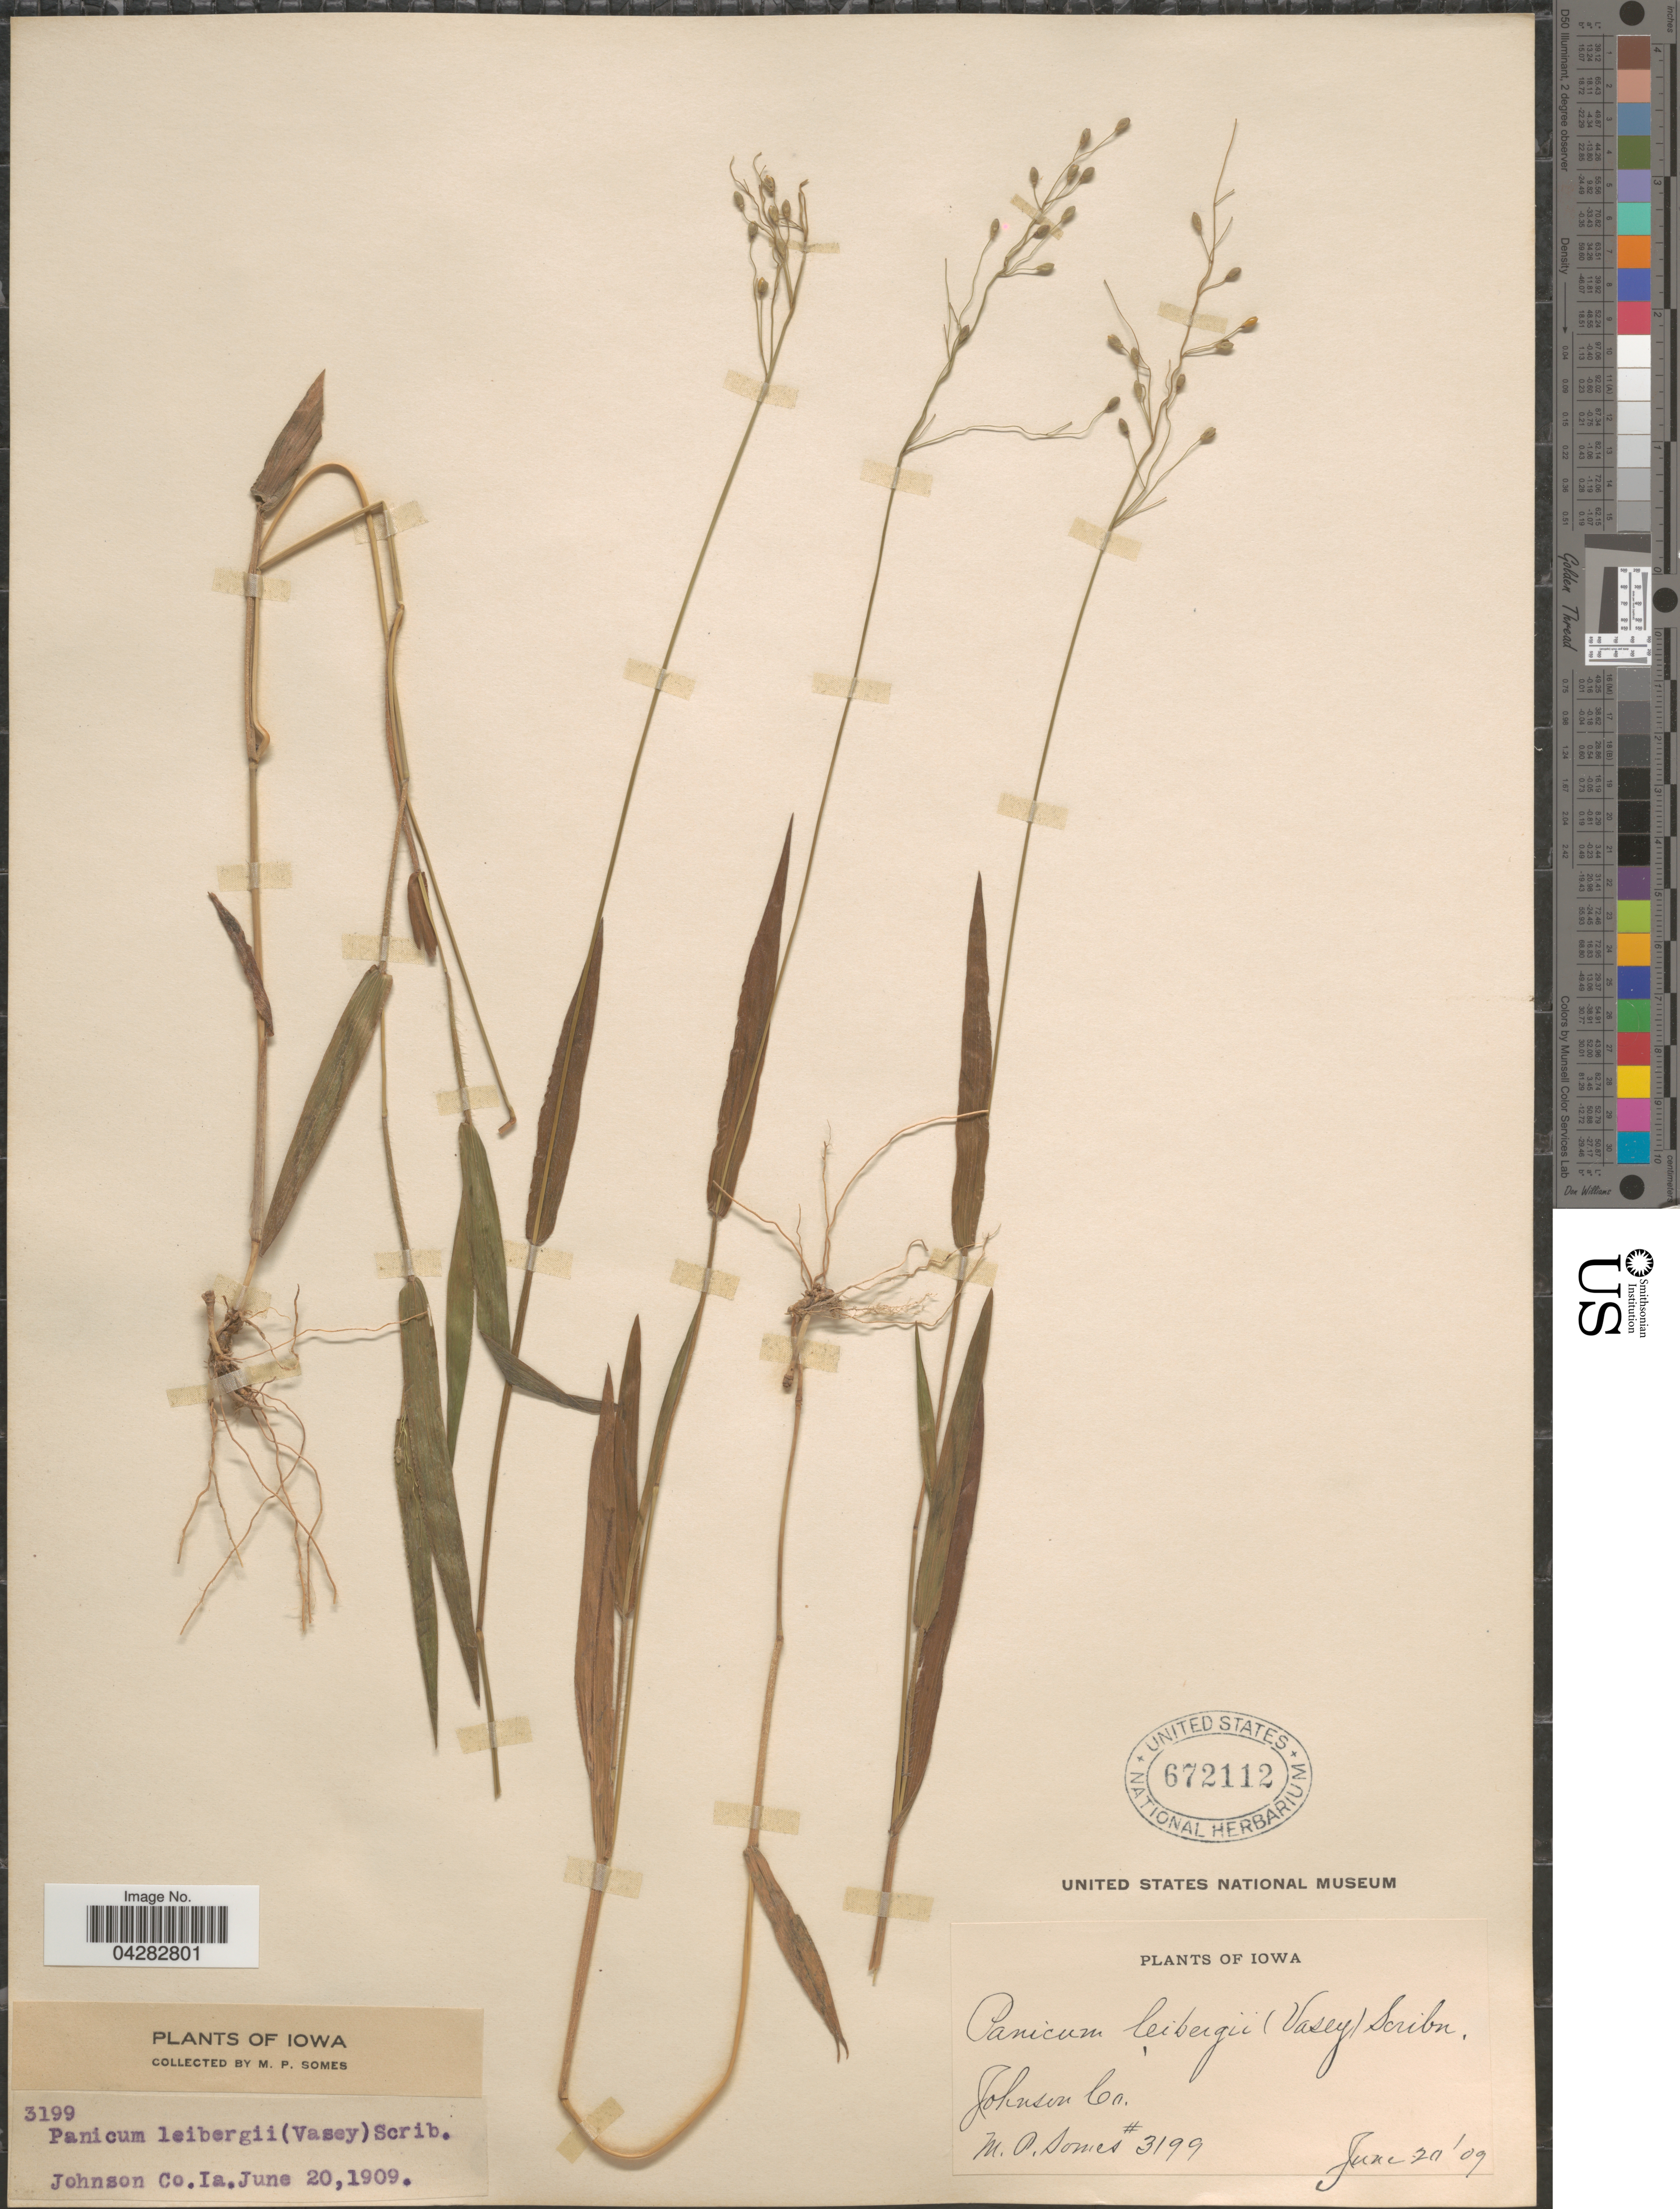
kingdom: Plantae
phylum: Tracheophyta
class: Liliopsida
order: Poales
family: Poaceae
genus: Dichanthelium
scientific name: Dichanthelium leibergii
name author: (Vasey) Gould & C.A. Clark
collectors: M. Somes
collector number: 3199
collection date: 1909-06-20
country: United States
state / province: Iowa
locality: Johnson Co.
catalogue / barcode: US 672112